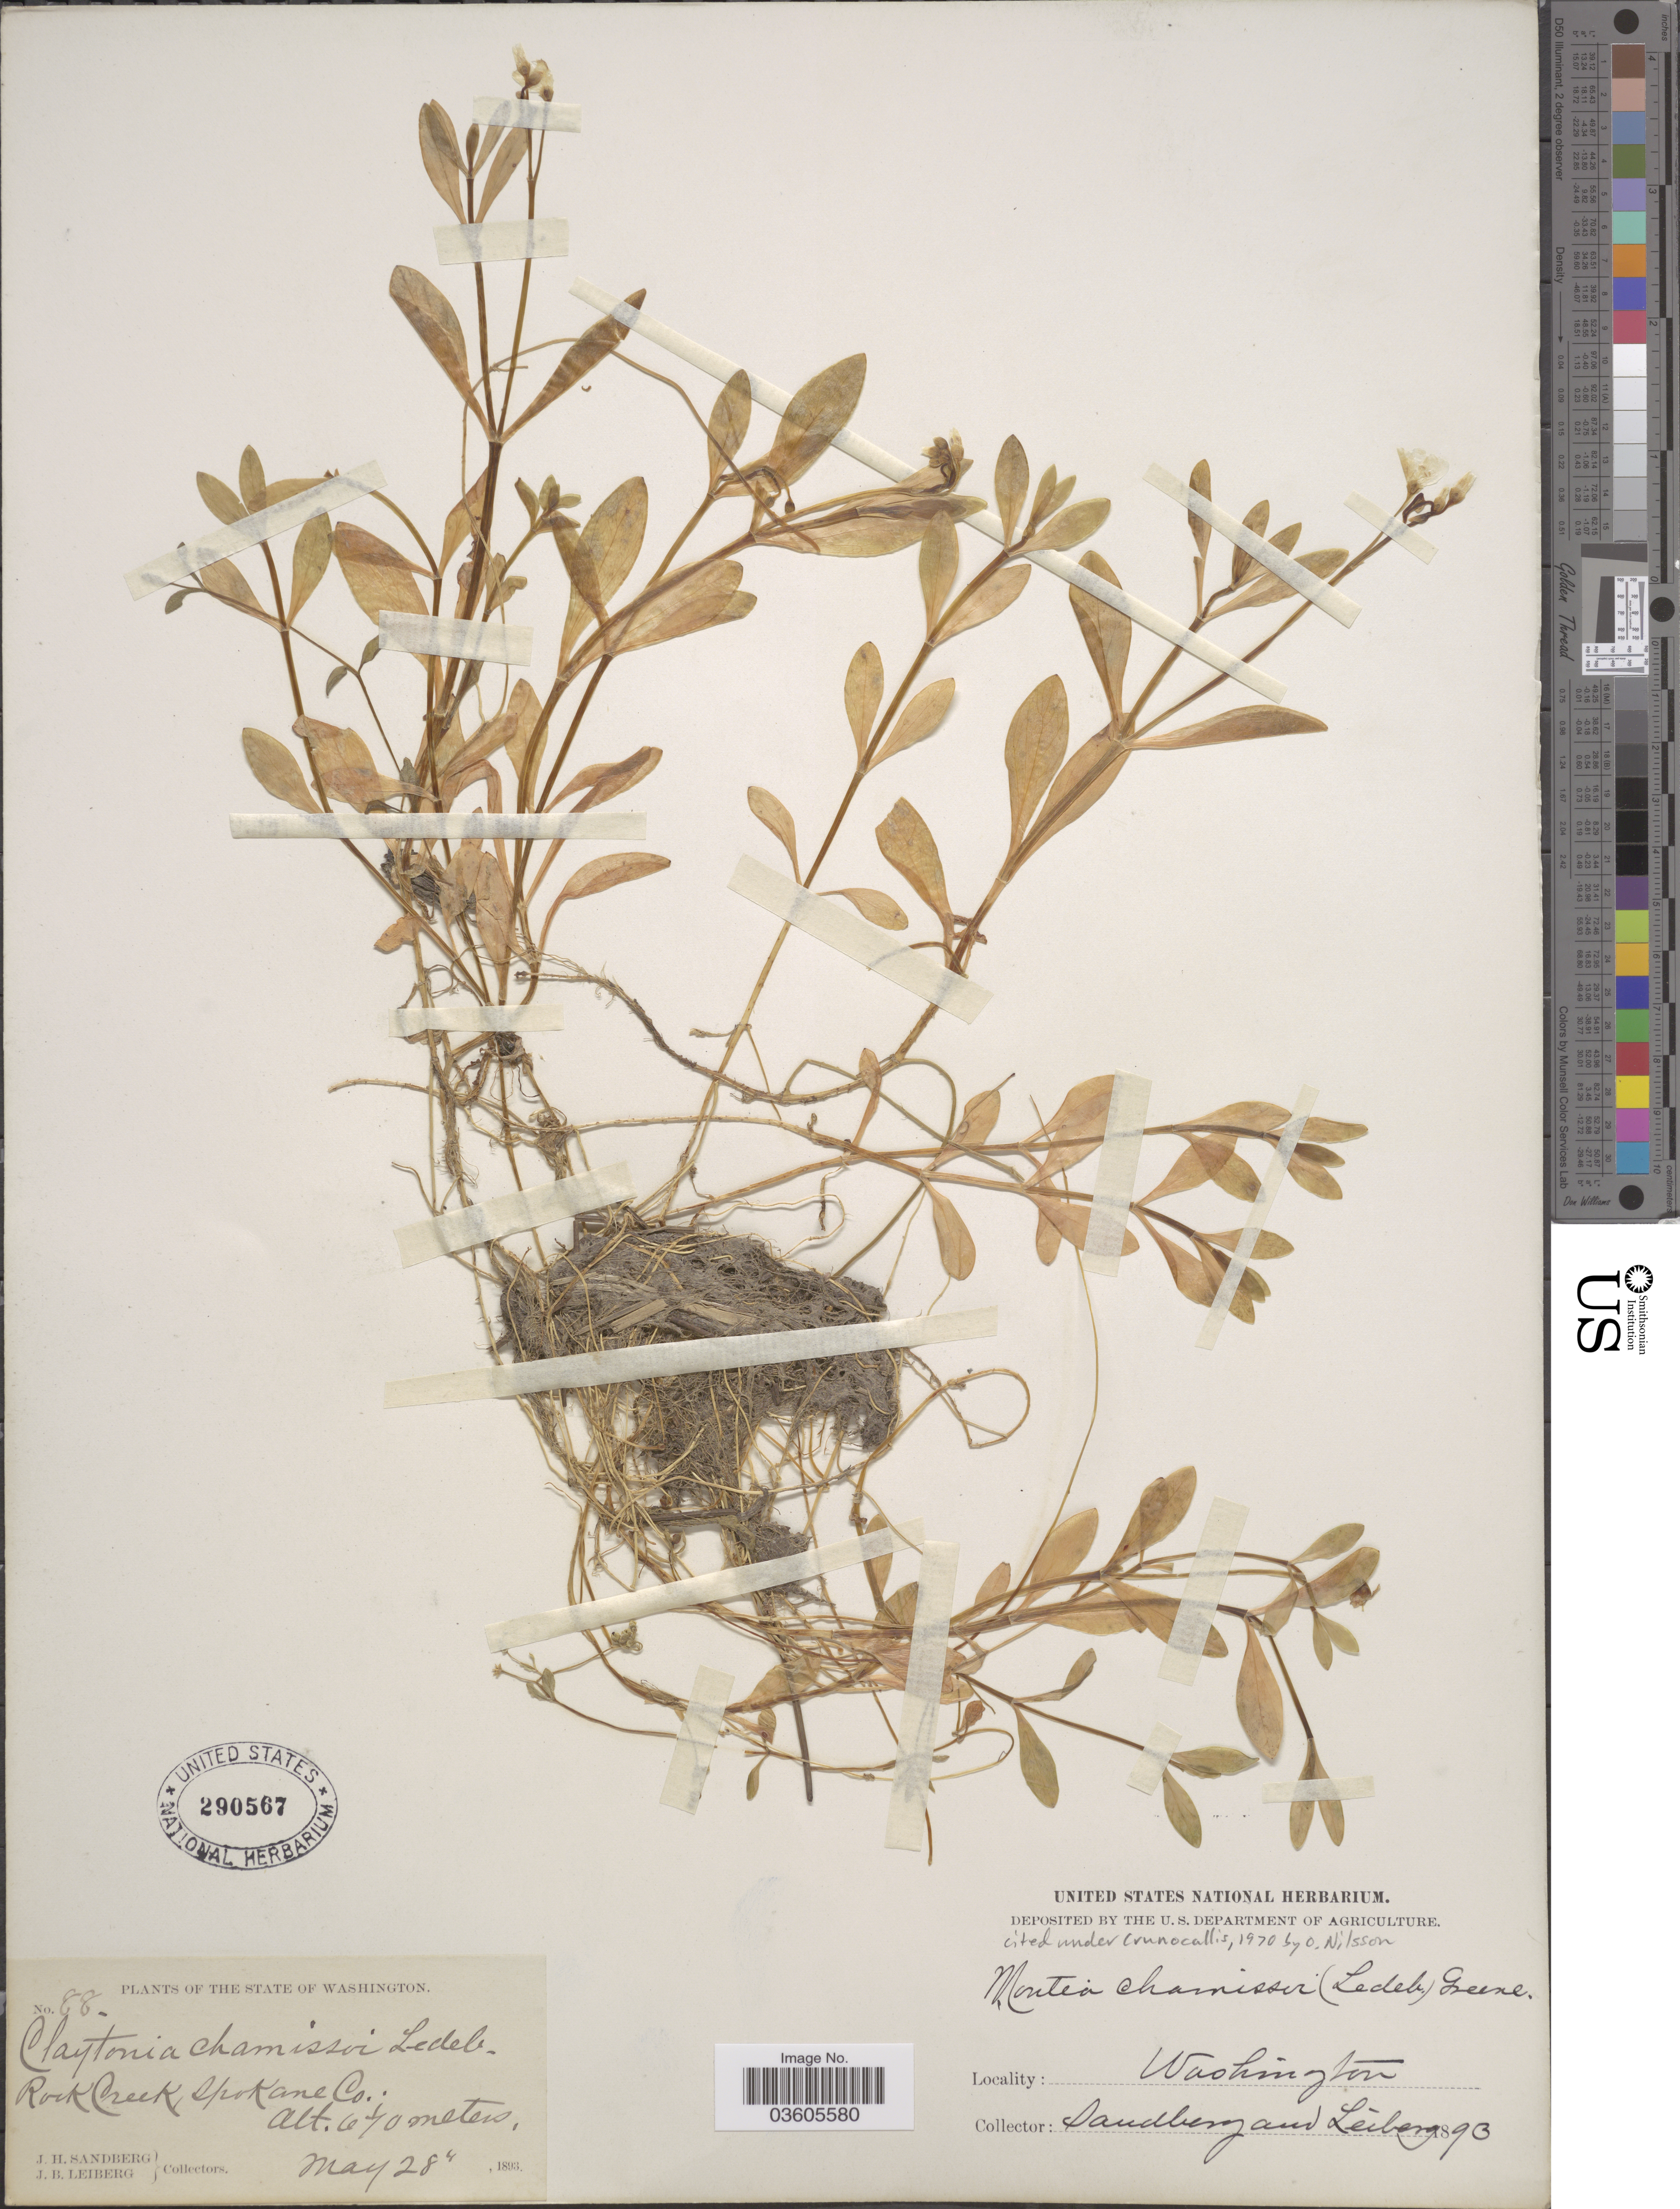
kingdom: Plantae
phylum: Tracheophyta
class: Magnoliopsida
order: Caryophyllales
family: Montiaceae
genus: Montia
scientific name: Montia chamissoi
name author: (Ledeb. ex Spreng.) Greene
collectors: J. H. Sandberg & J. B. Leiberg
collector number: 88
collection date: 1893-05-28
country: United States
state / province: Washington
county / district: Spokane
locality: Rock Creek, Spokane Co.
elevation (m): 670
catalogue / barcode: US 290567